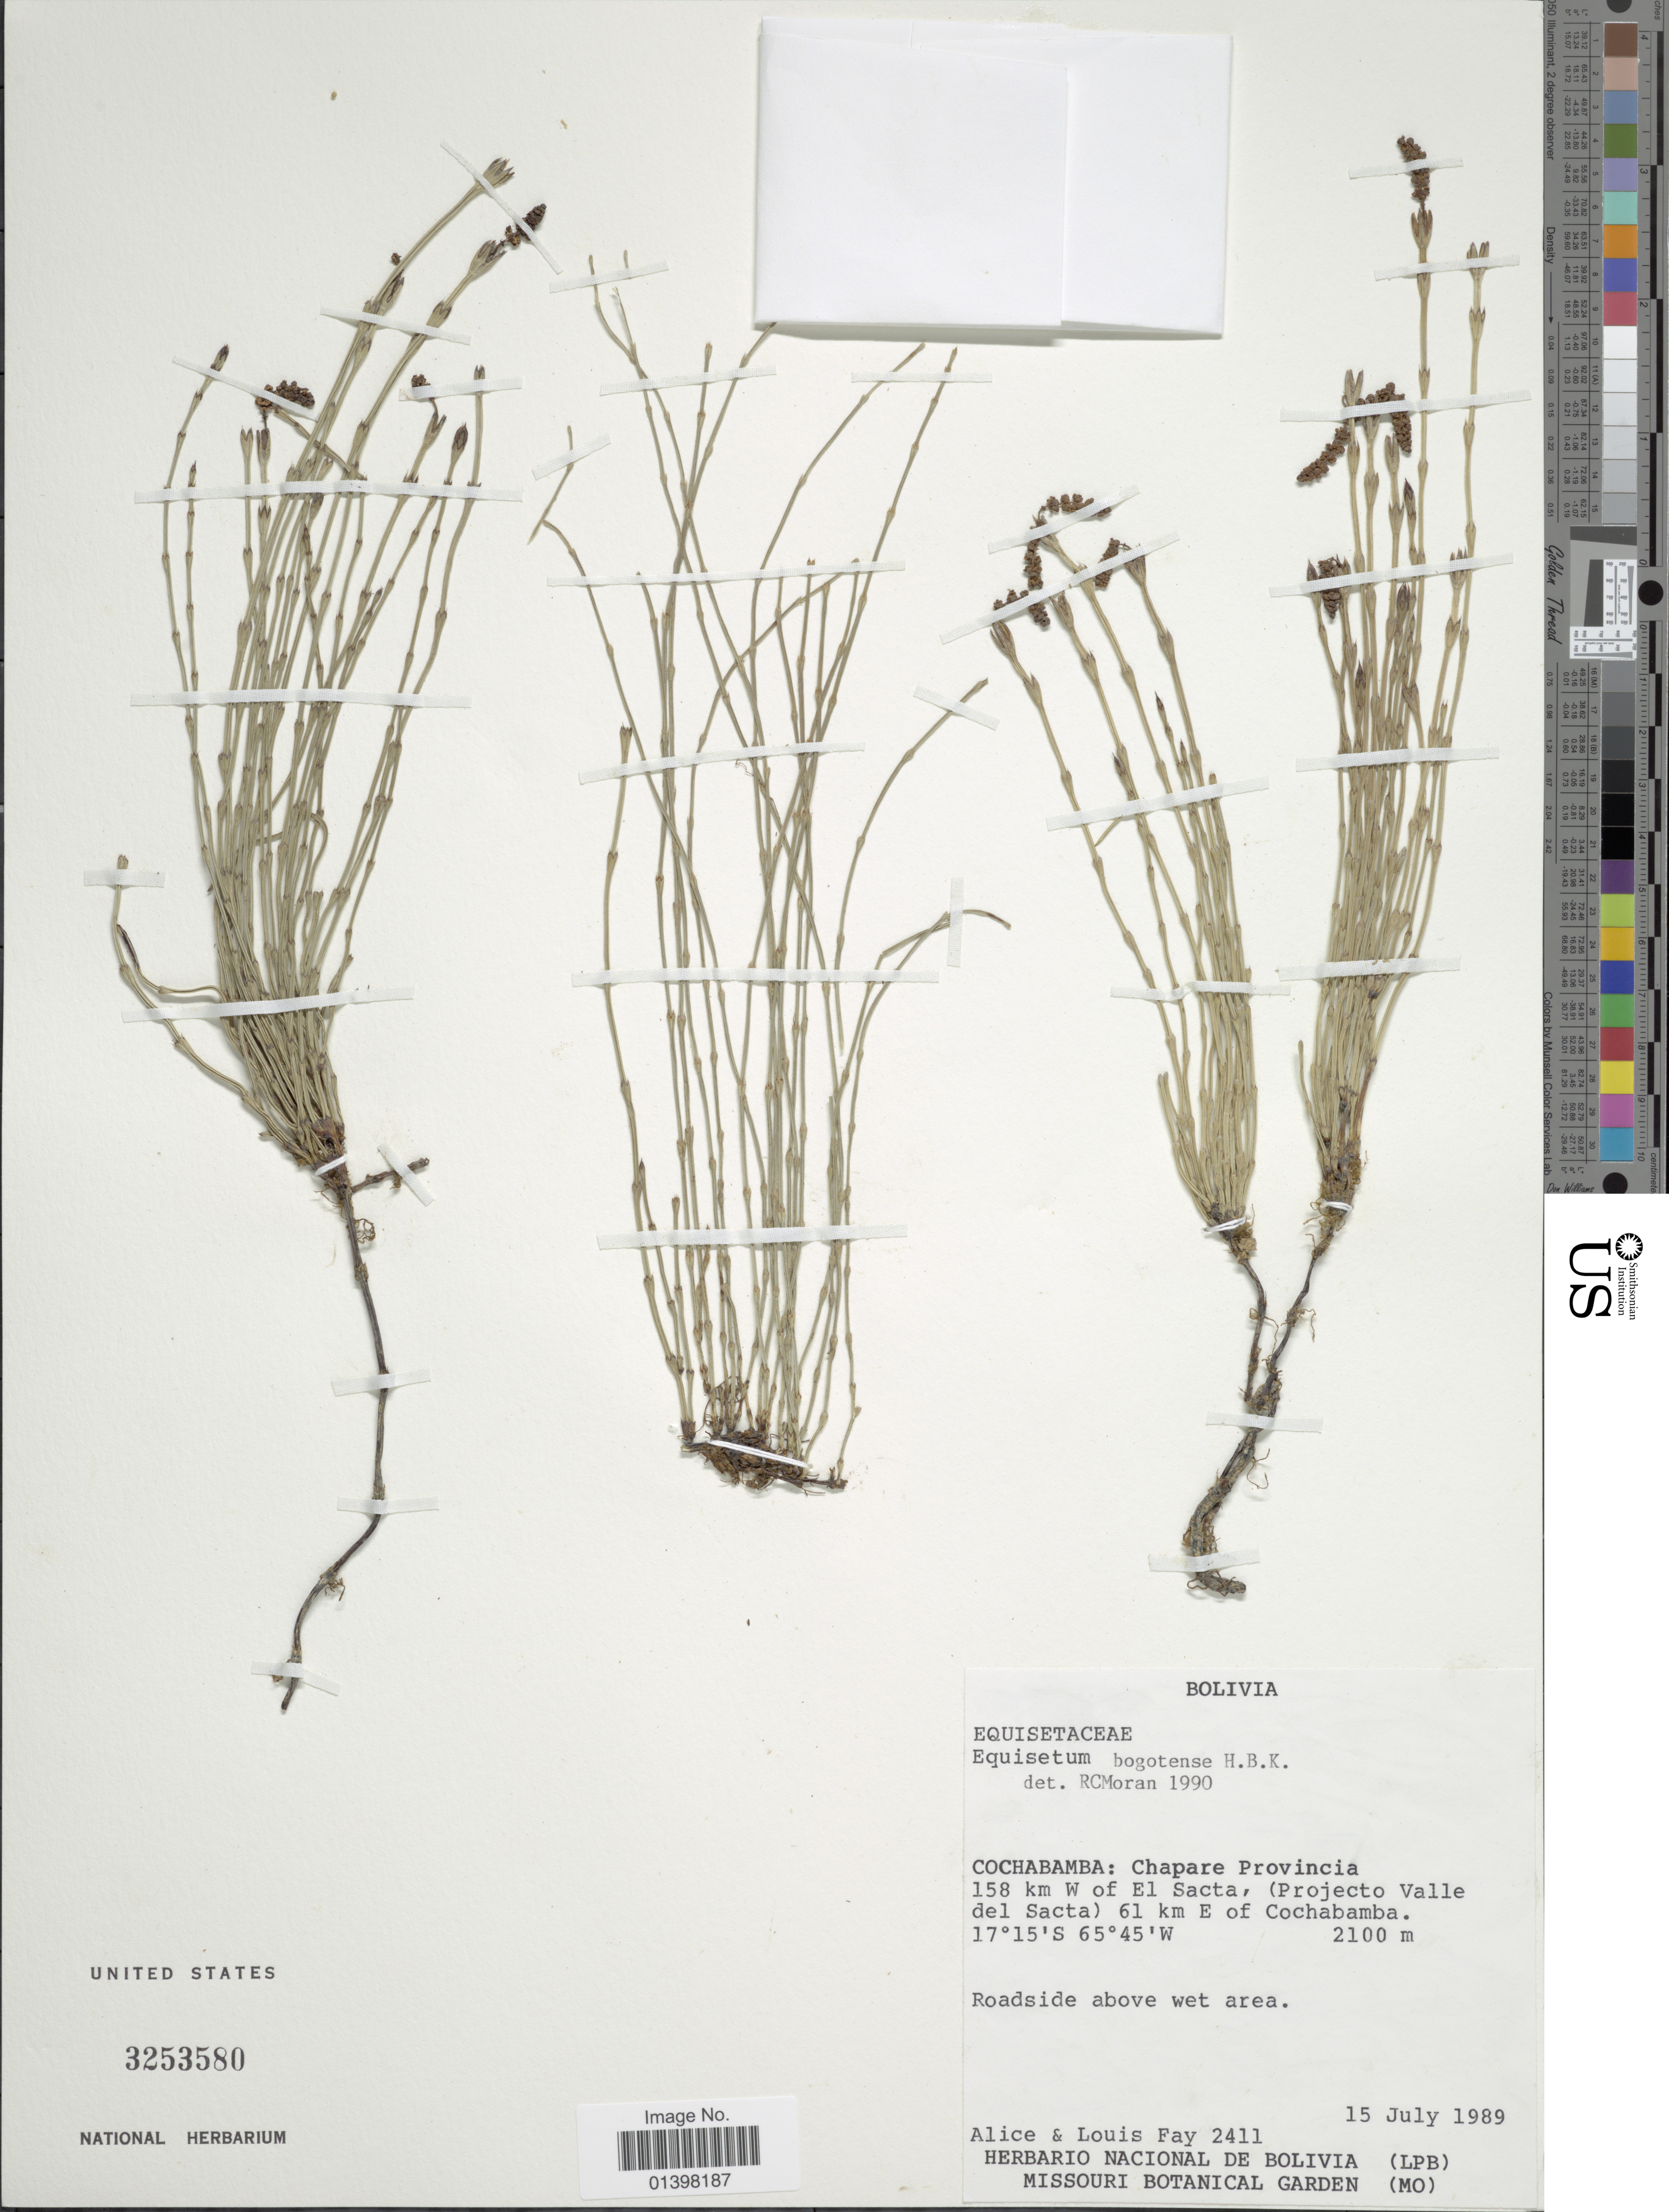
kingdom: Plantae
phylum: Tracheophyta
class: Polypodiopsida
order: Equisetales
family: Equisetaceae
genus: Equisetum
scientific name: Equisetum bogotense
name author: Kunth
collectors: A. Fay & L. Fay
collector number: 2411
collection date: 1989-07-15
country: Bolivia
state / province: Cochabamba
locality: Chapare Provincia 158 km W of El Sacta, (Projecto Valle de; Sacta) 61 km E of Cochamba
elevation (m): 2100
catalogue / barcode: US 3253580